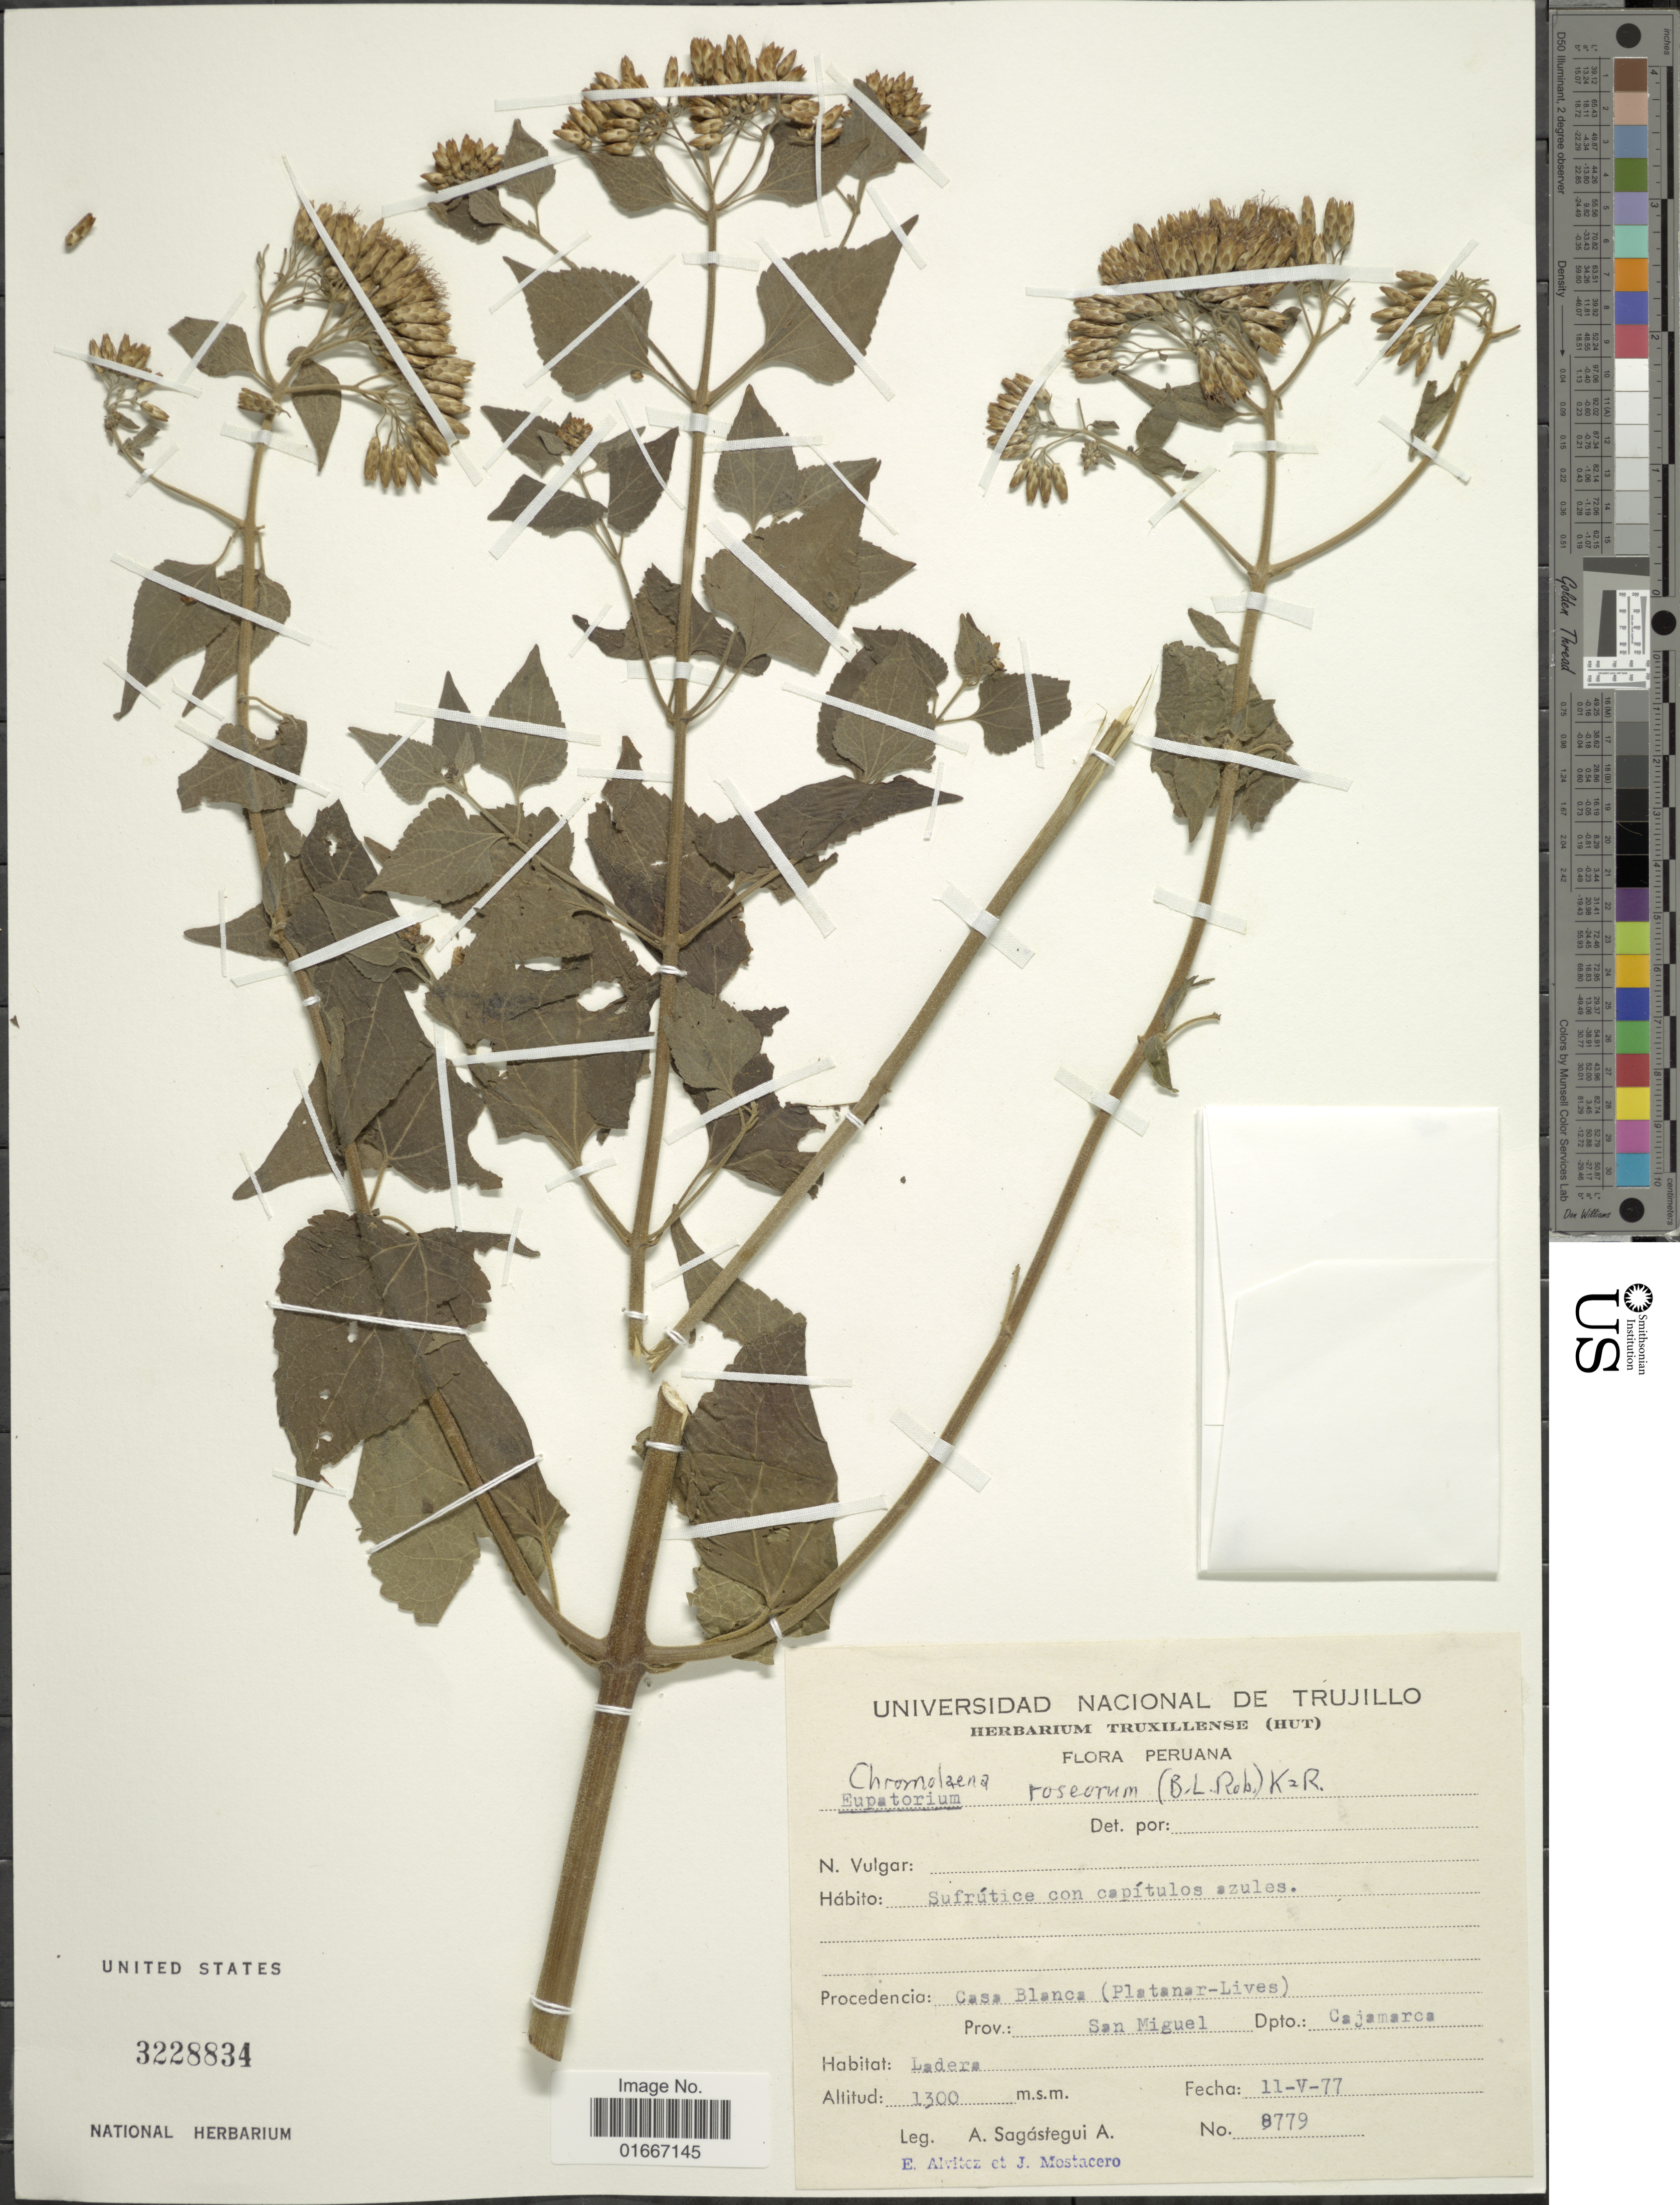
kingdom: Plantae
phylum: Tracheophyta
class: Magnoliopsida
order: Asterales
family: Asteraceae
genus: Chromolaena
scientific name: Chromolaena roseorum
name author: (B.L. Rob.) R.M. King & H. Rob.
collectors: A. Sagástegui A., E. Alvitez I. & J. Mostacero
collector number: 8779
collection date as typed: Transcribed d/m/y: 11/5/77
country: Peru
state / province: Cajamarca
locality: Procedencia: Casa Blanca(Platanar-Lives) Prov.: San Miguel Dpto.: Cajamarca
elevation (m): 1300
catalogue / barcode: US 3228834